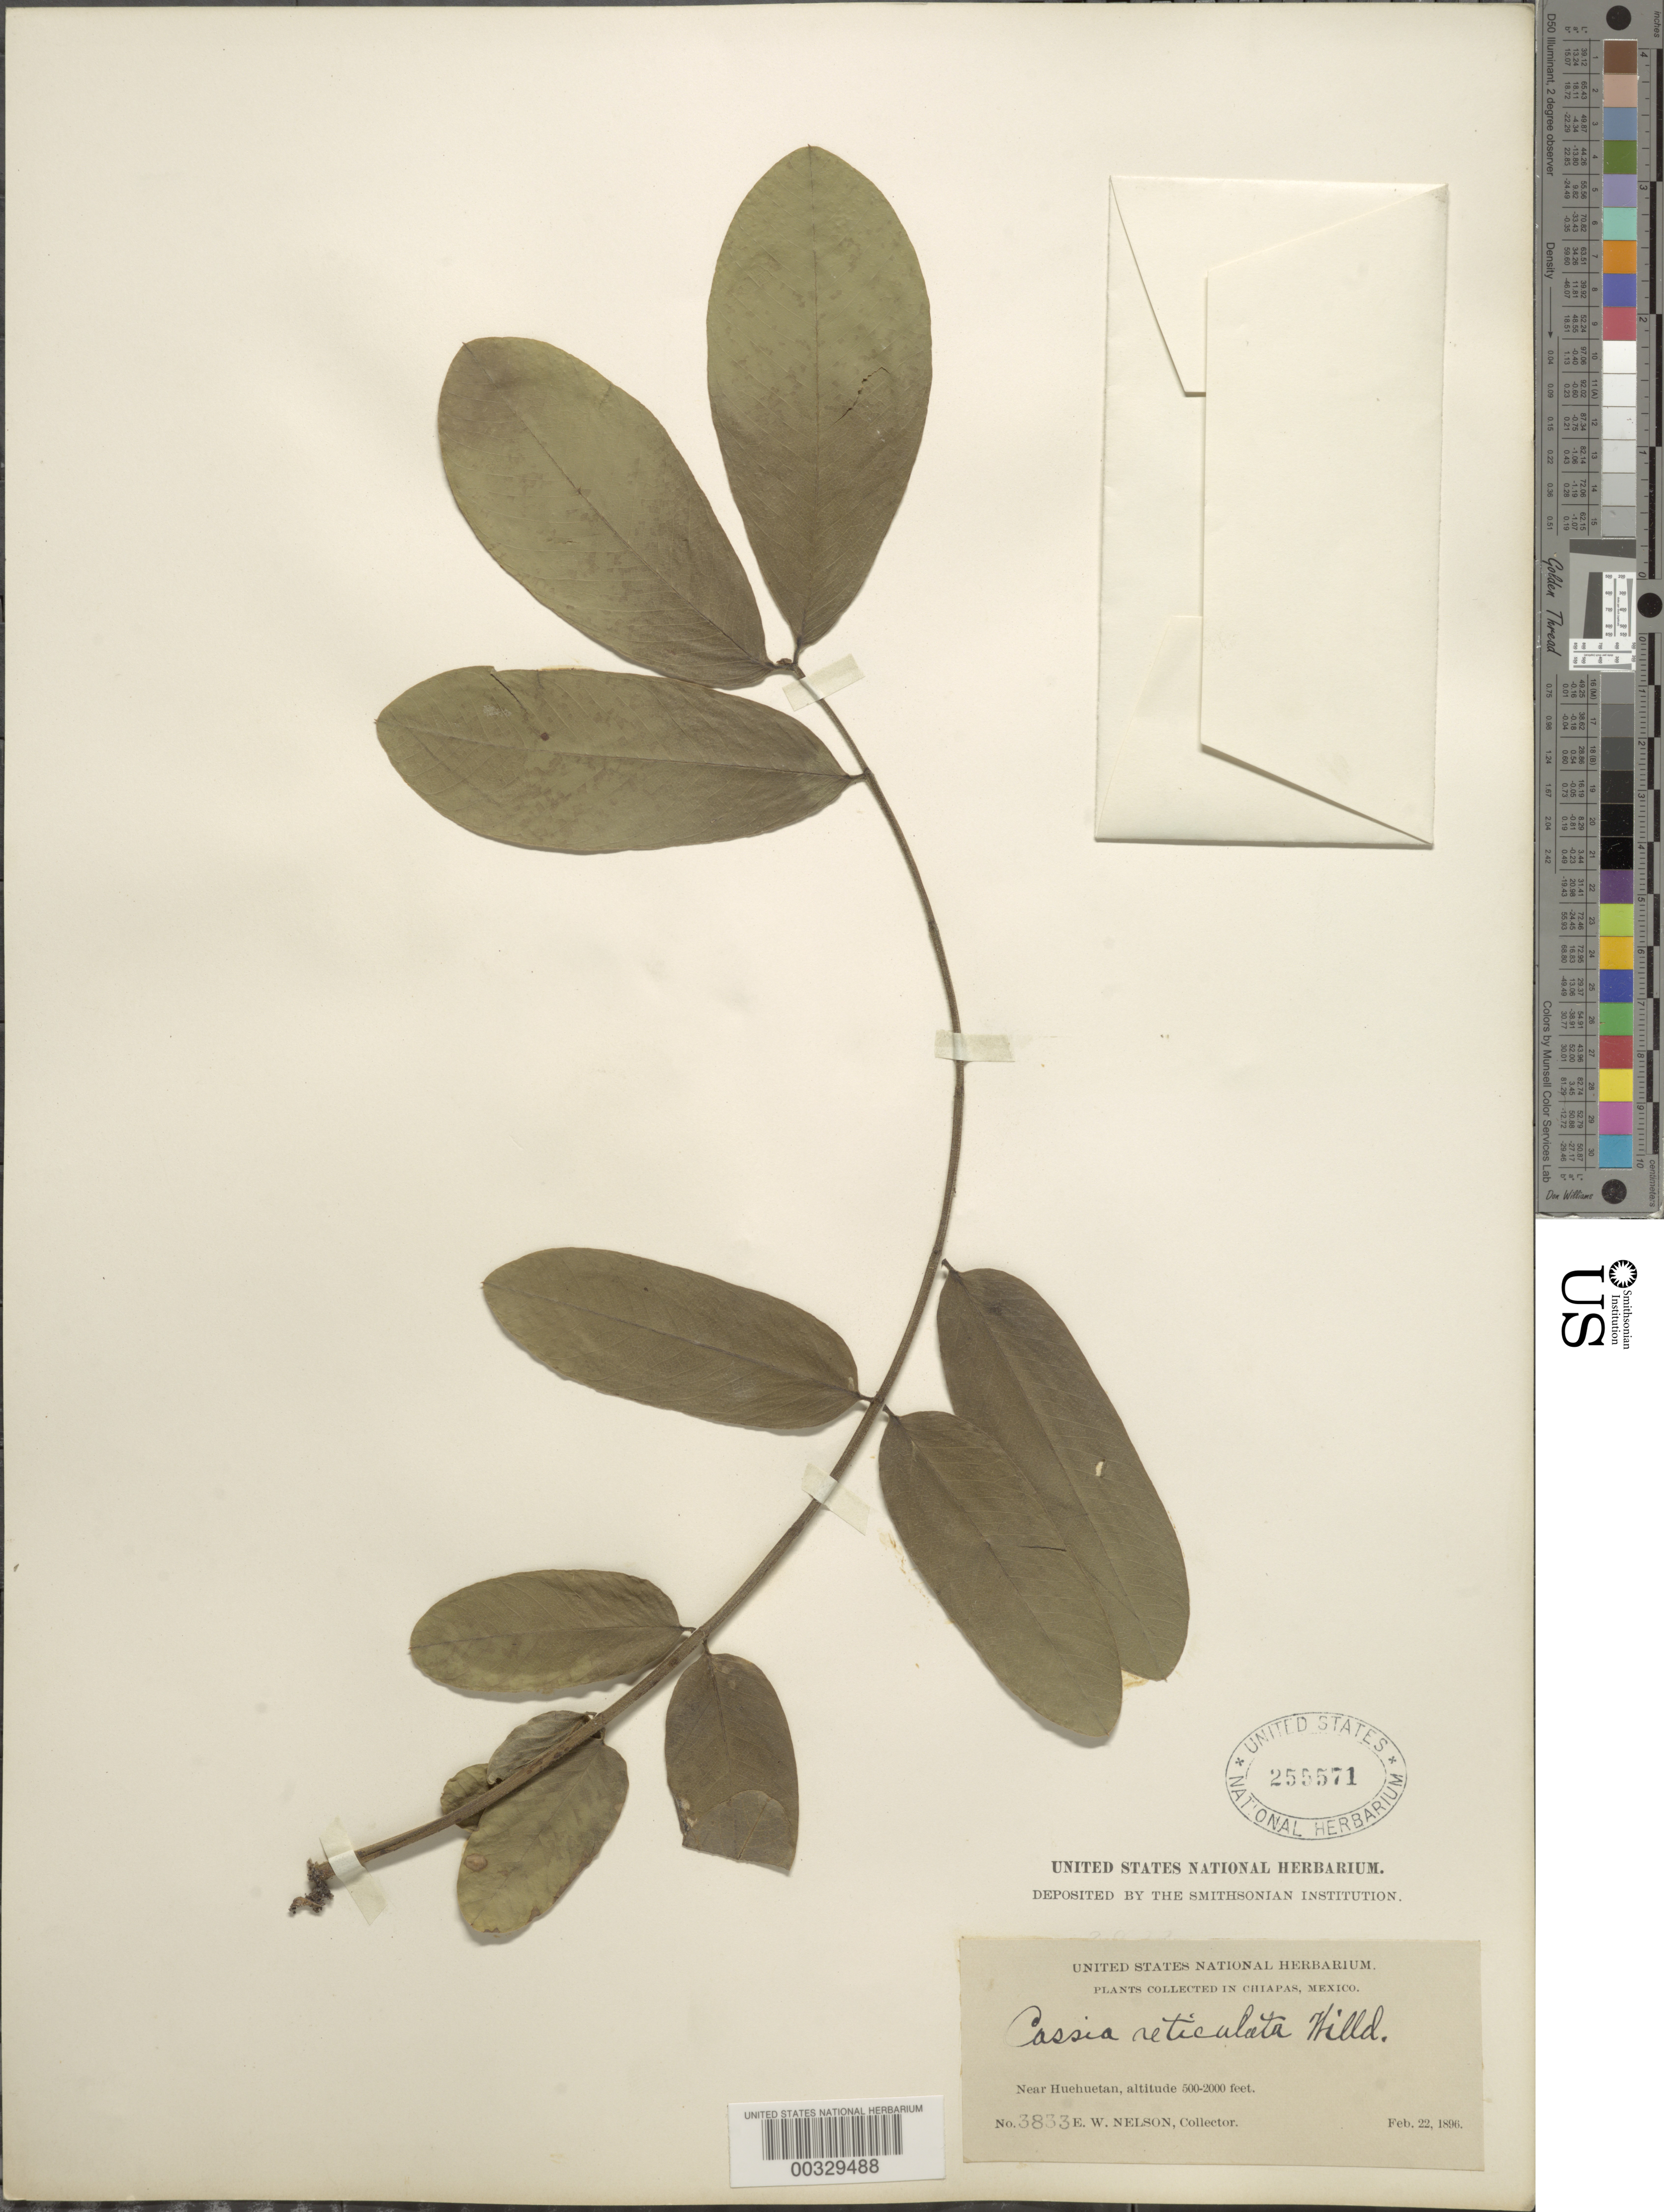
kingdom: Plantae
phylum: Tracheophyta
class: Magnoliopsida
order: Fabales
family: Fabaceae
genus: Senna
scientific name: Senna reticulata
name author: (Willd.) H.S. Irwin & Barneby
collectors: E. W. Nelson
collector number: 3833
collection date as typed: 22 Feb 1896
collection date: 1896-02-22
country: Mexico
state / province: Chiapas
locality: Near Huehuetan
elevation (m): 152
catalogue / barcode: US 255571